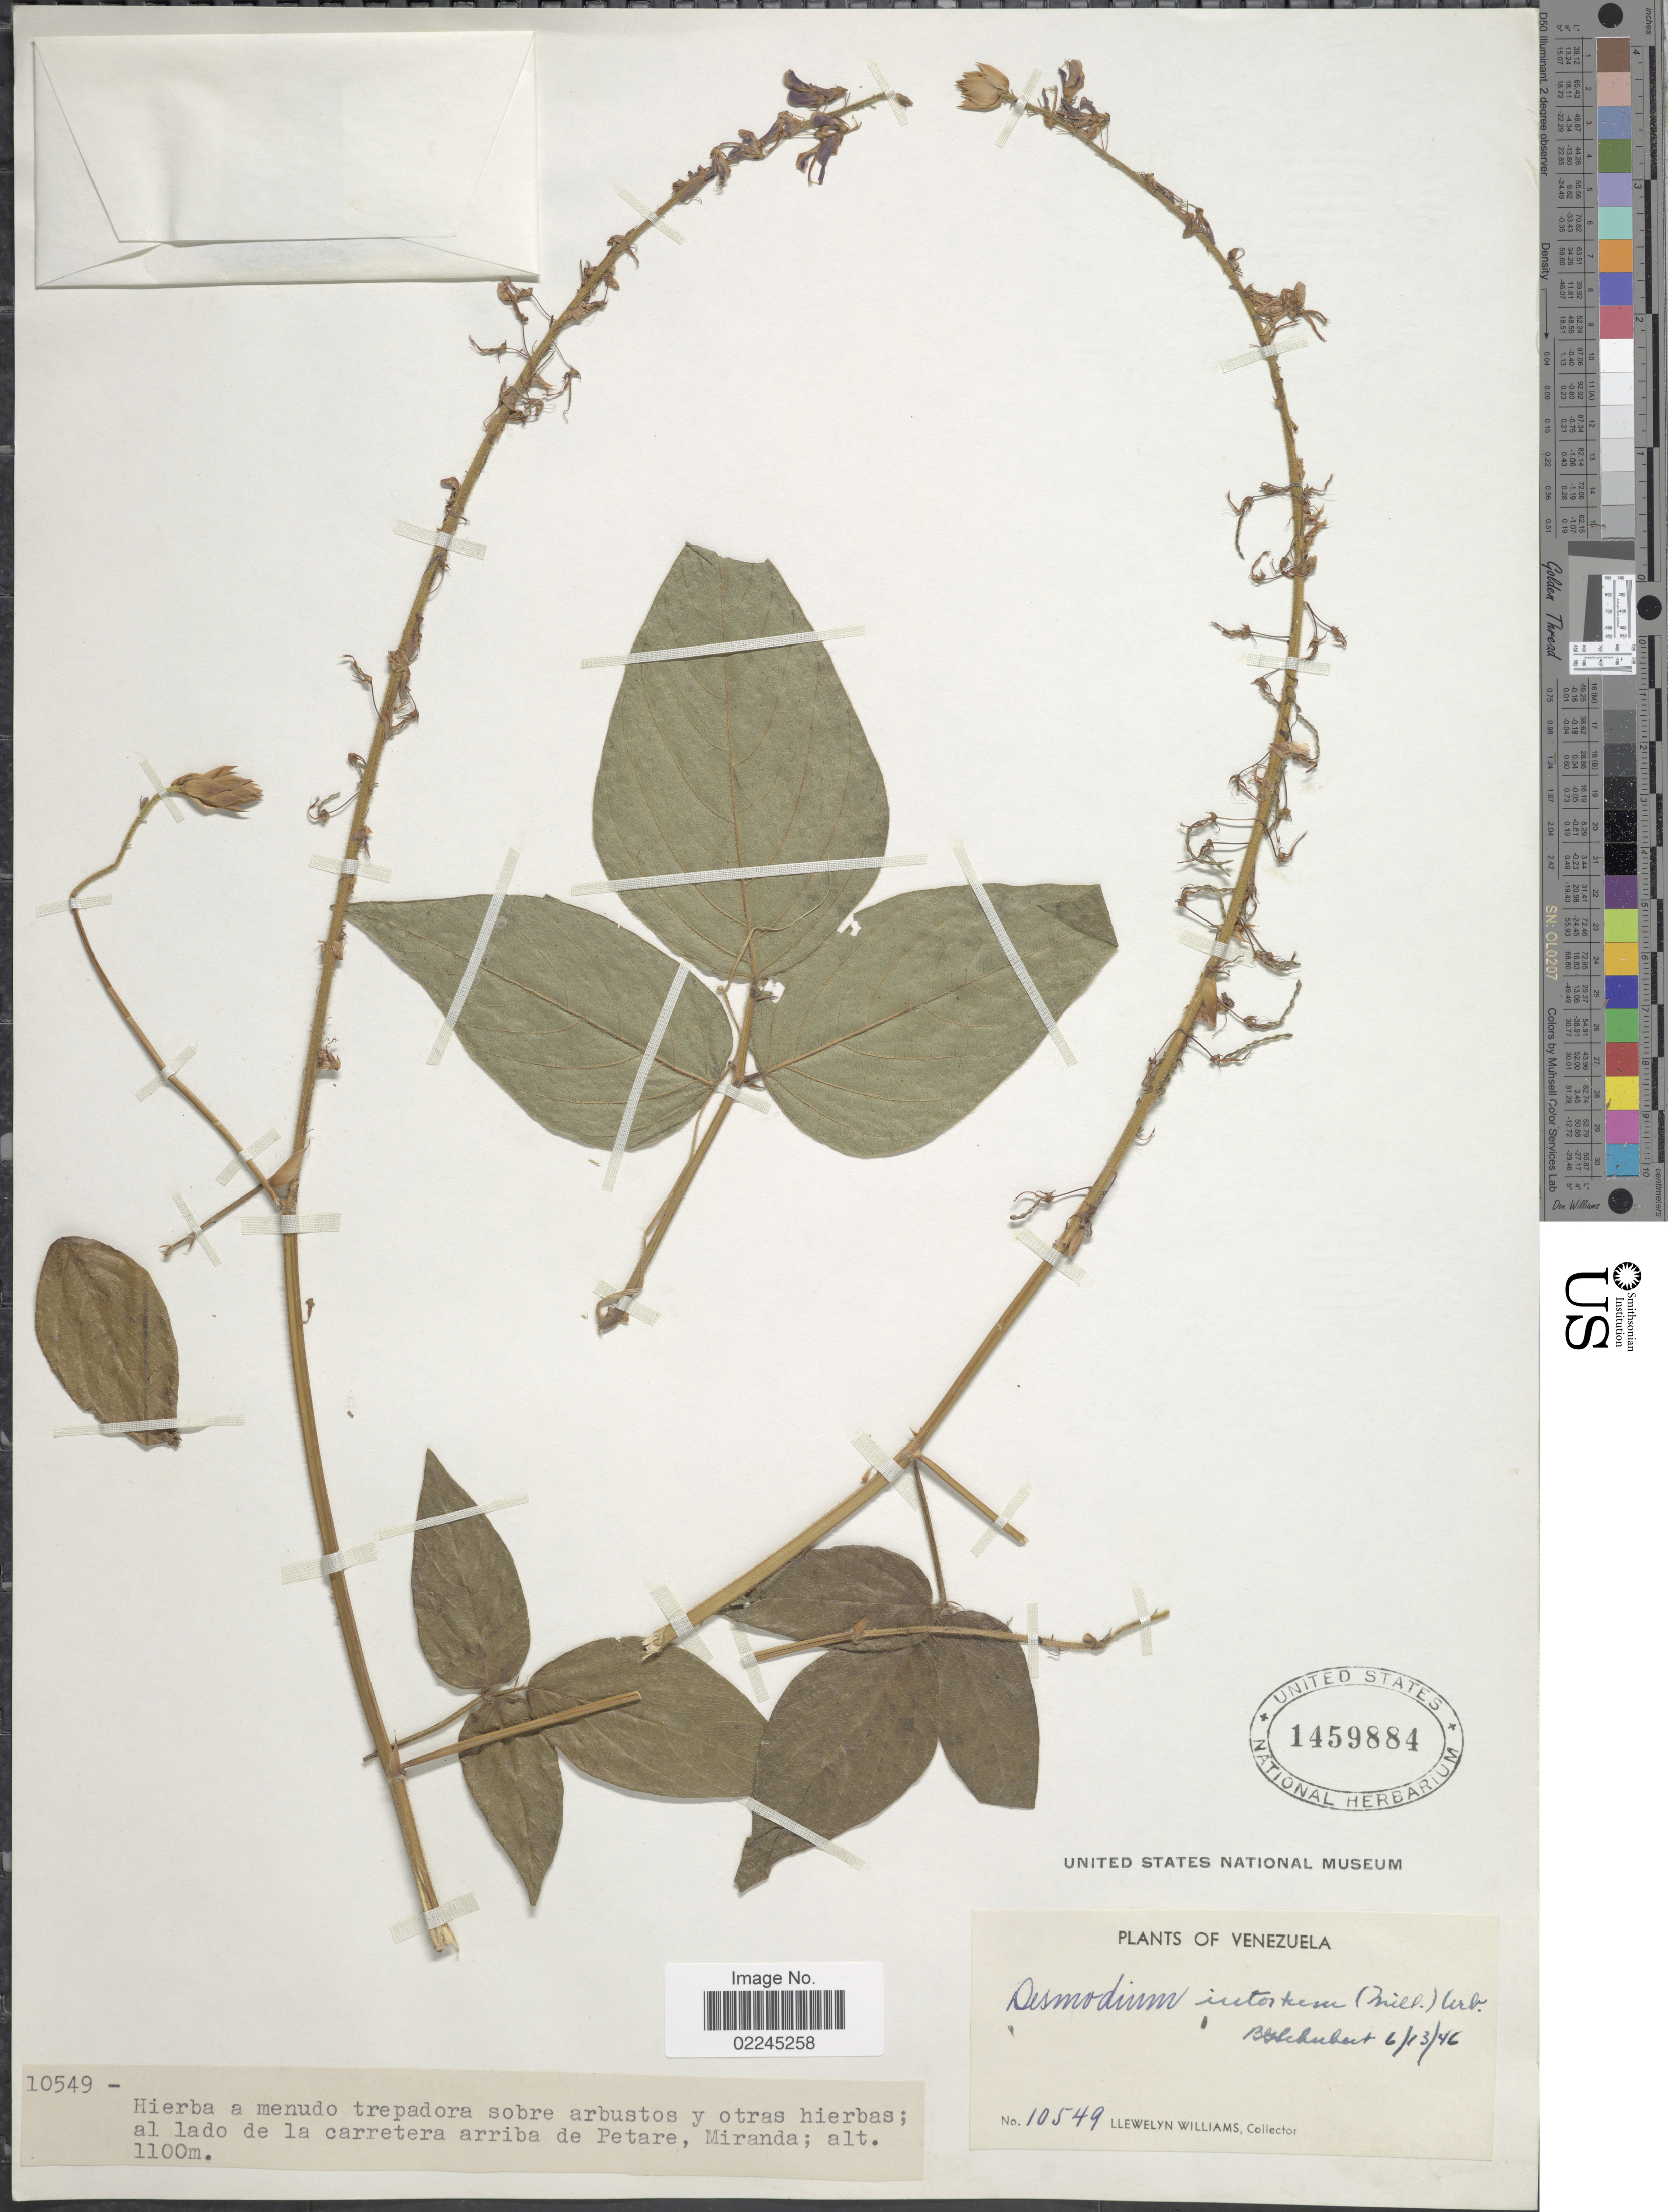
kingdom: Plantae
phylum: Tracheophyta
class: Magnoliopsida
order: Fabales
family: Fabaceae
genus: Desmodium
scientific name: Desmodium intortum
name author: (Mill.) Urb.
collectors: Ll. Williams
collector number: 10549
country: Venezuela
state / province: Miranda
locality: Al lado de la carretera arriba de Petare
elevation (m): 1100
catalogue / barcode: US 1459884